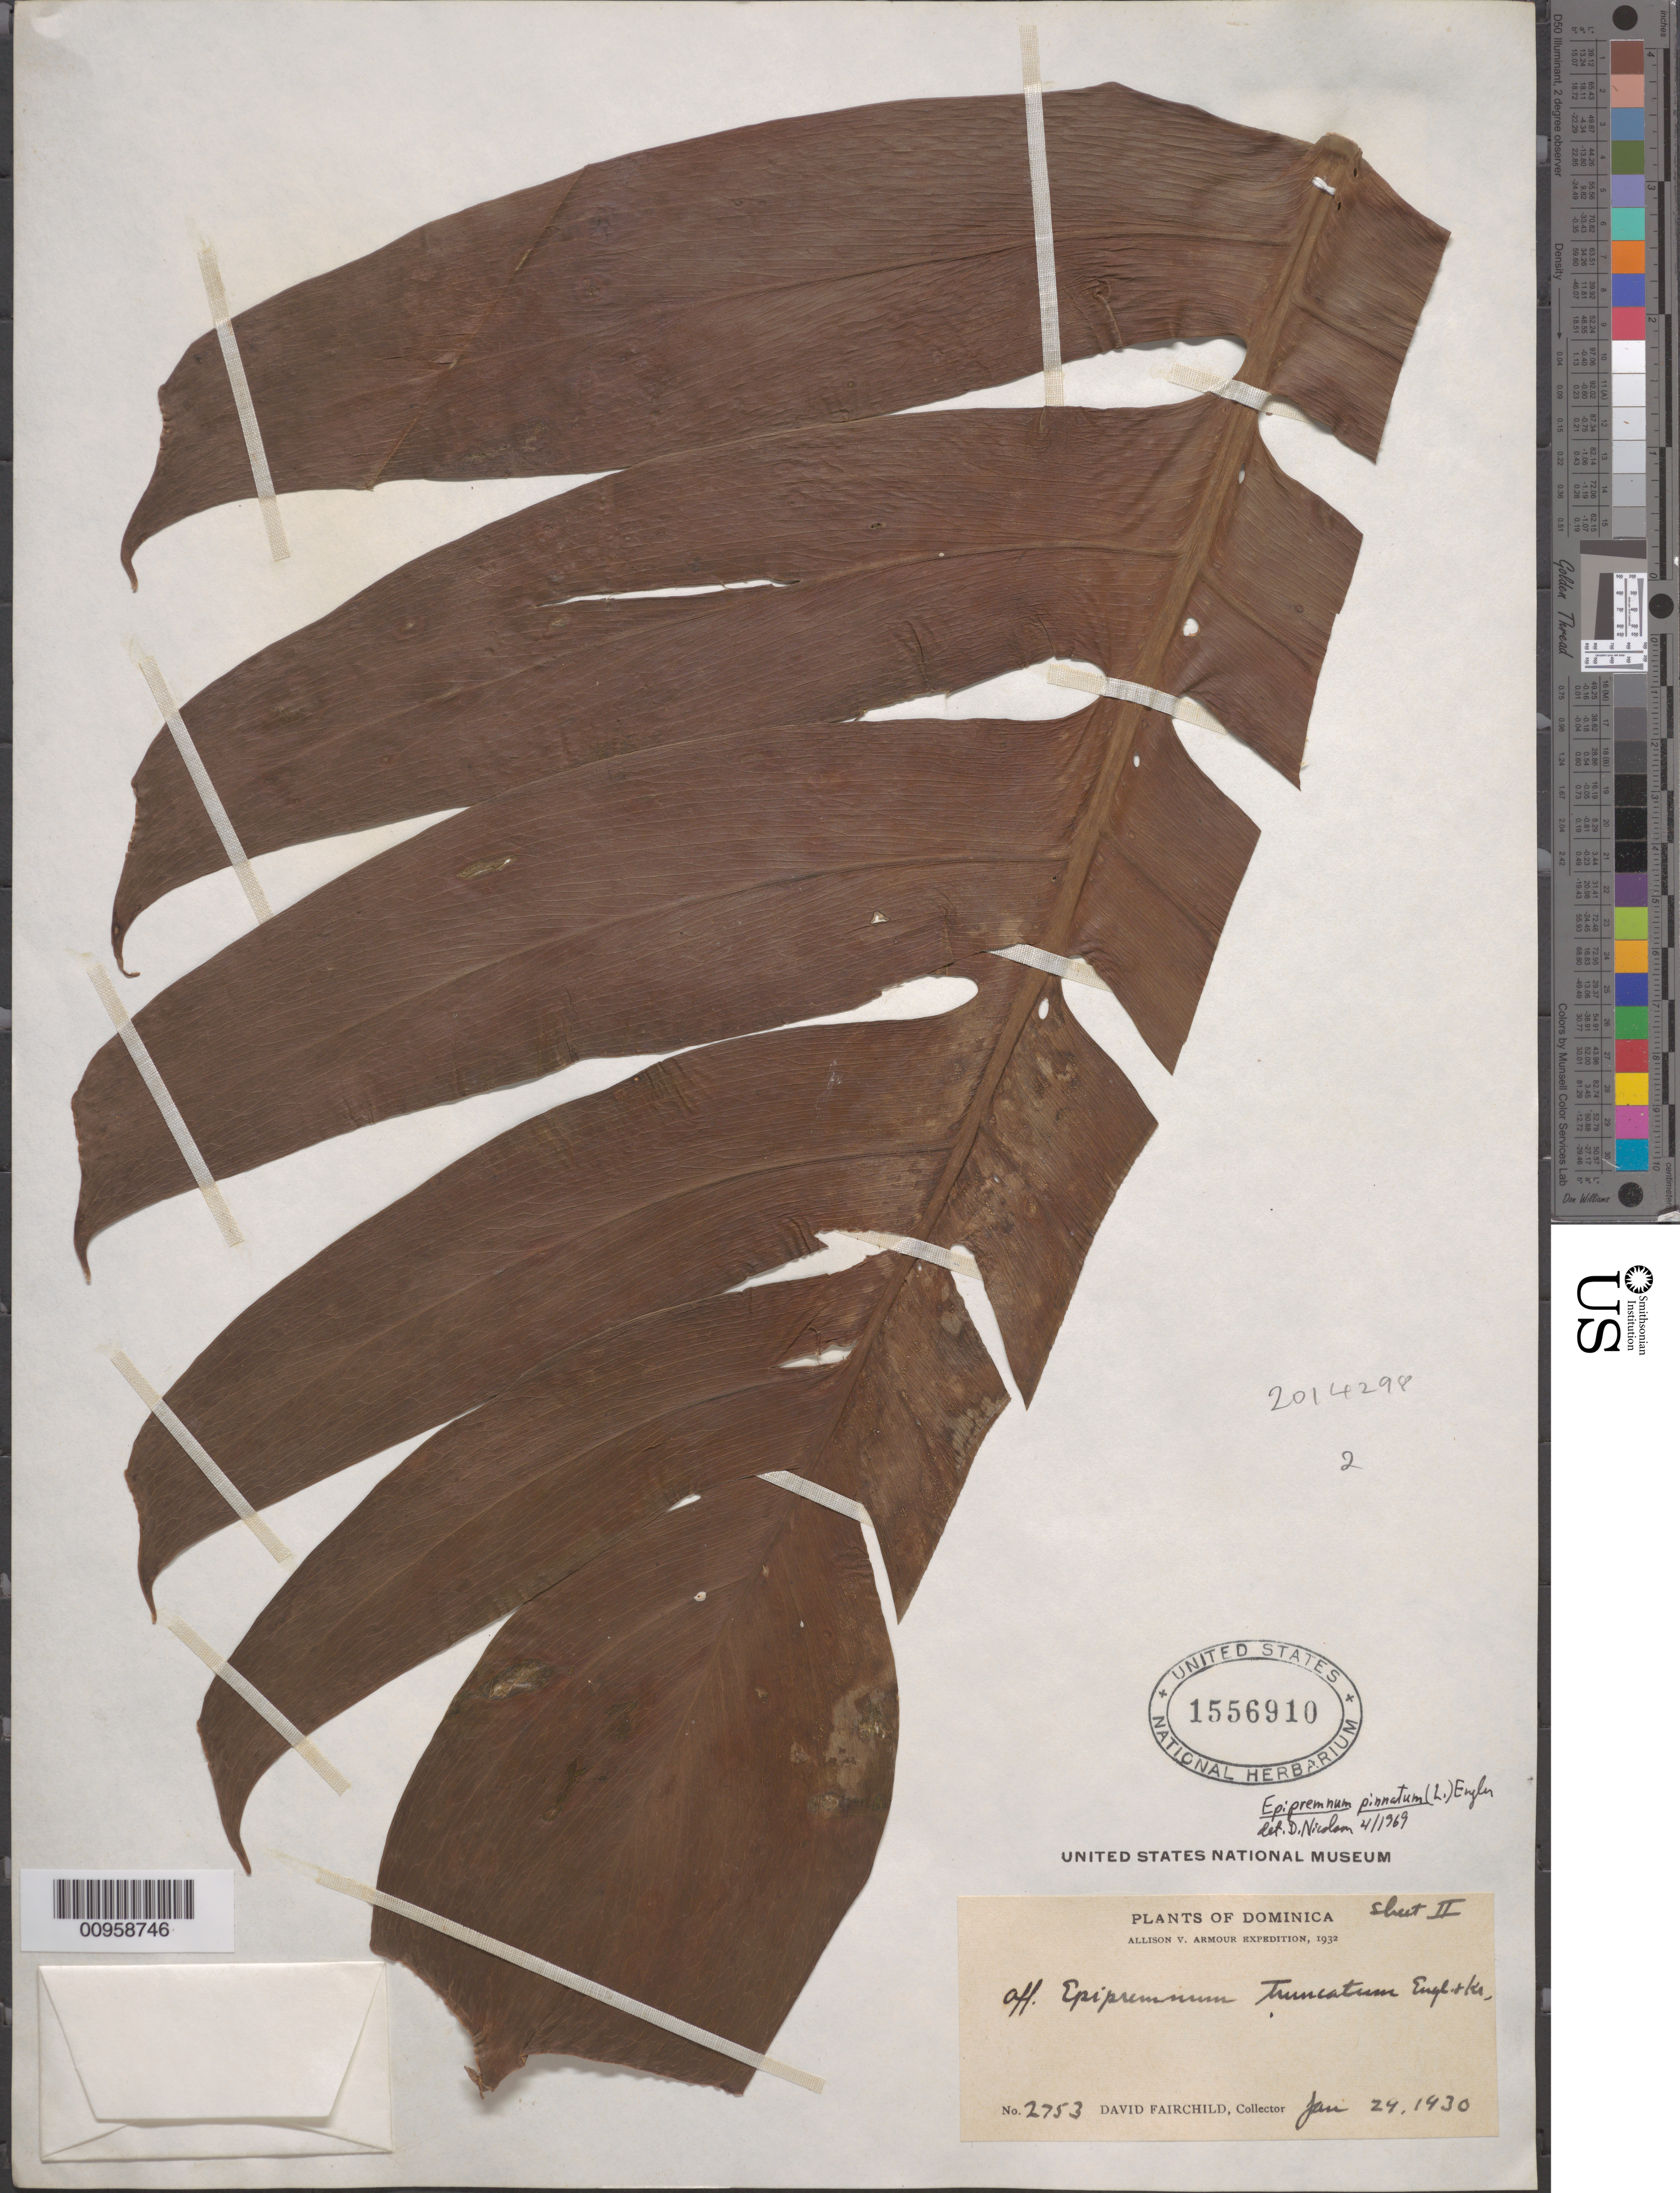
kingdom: Plantae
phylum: Tracheophyta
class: Liliopsida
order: Alismatales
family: Araceae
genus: Epipremnum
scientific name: Epipremnum pinnatum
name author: (L.) Engl.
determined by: Nicolson, Dan H.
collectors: D. Fairchild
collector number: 2753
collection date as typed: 29 Jan 1930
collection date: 1930-01-29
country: Dominica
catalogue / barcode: US 1556910